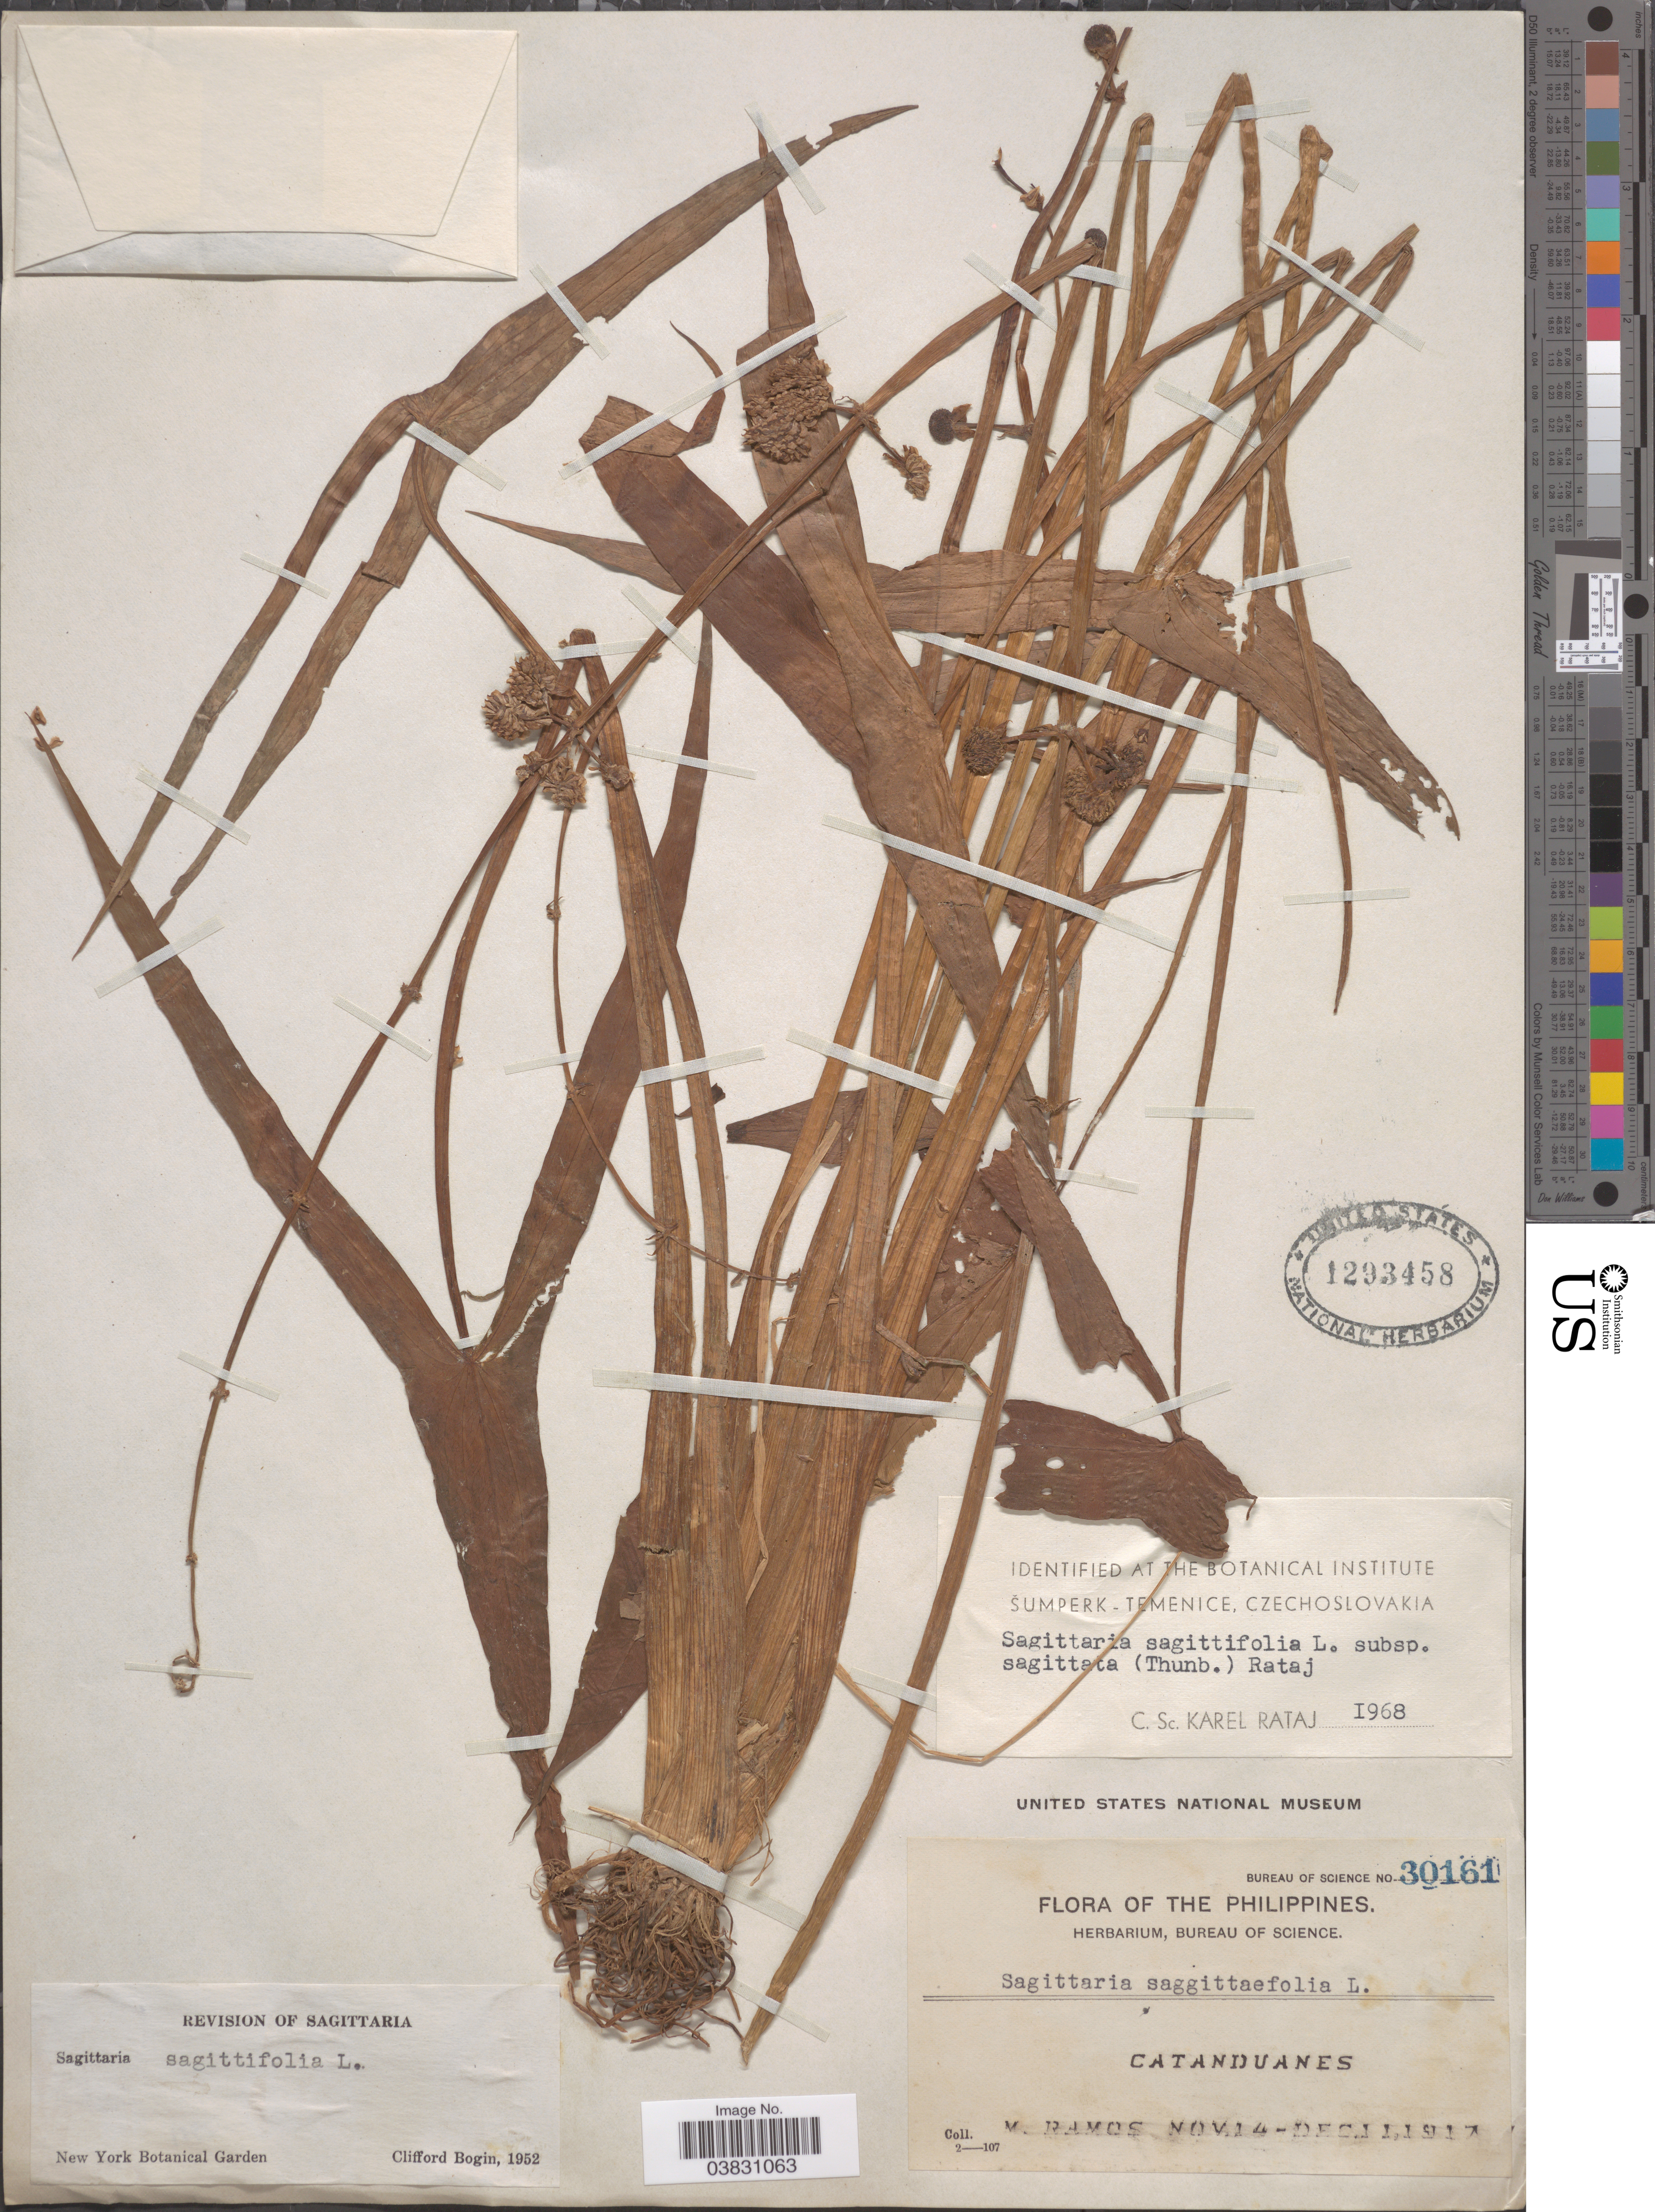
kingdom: Plantae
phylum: Tracheophyta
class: Liliopsida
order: Alismatales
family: Alismataceae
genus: Sagittaria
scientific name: Sagittaria sagittifolia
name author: L.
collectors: M. Ramos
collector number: Bureau of Science 30161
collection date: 1917-11-14/1917-12-11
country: Philippines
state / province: Bicol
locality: Catanduanes.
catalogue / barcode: US 1293458